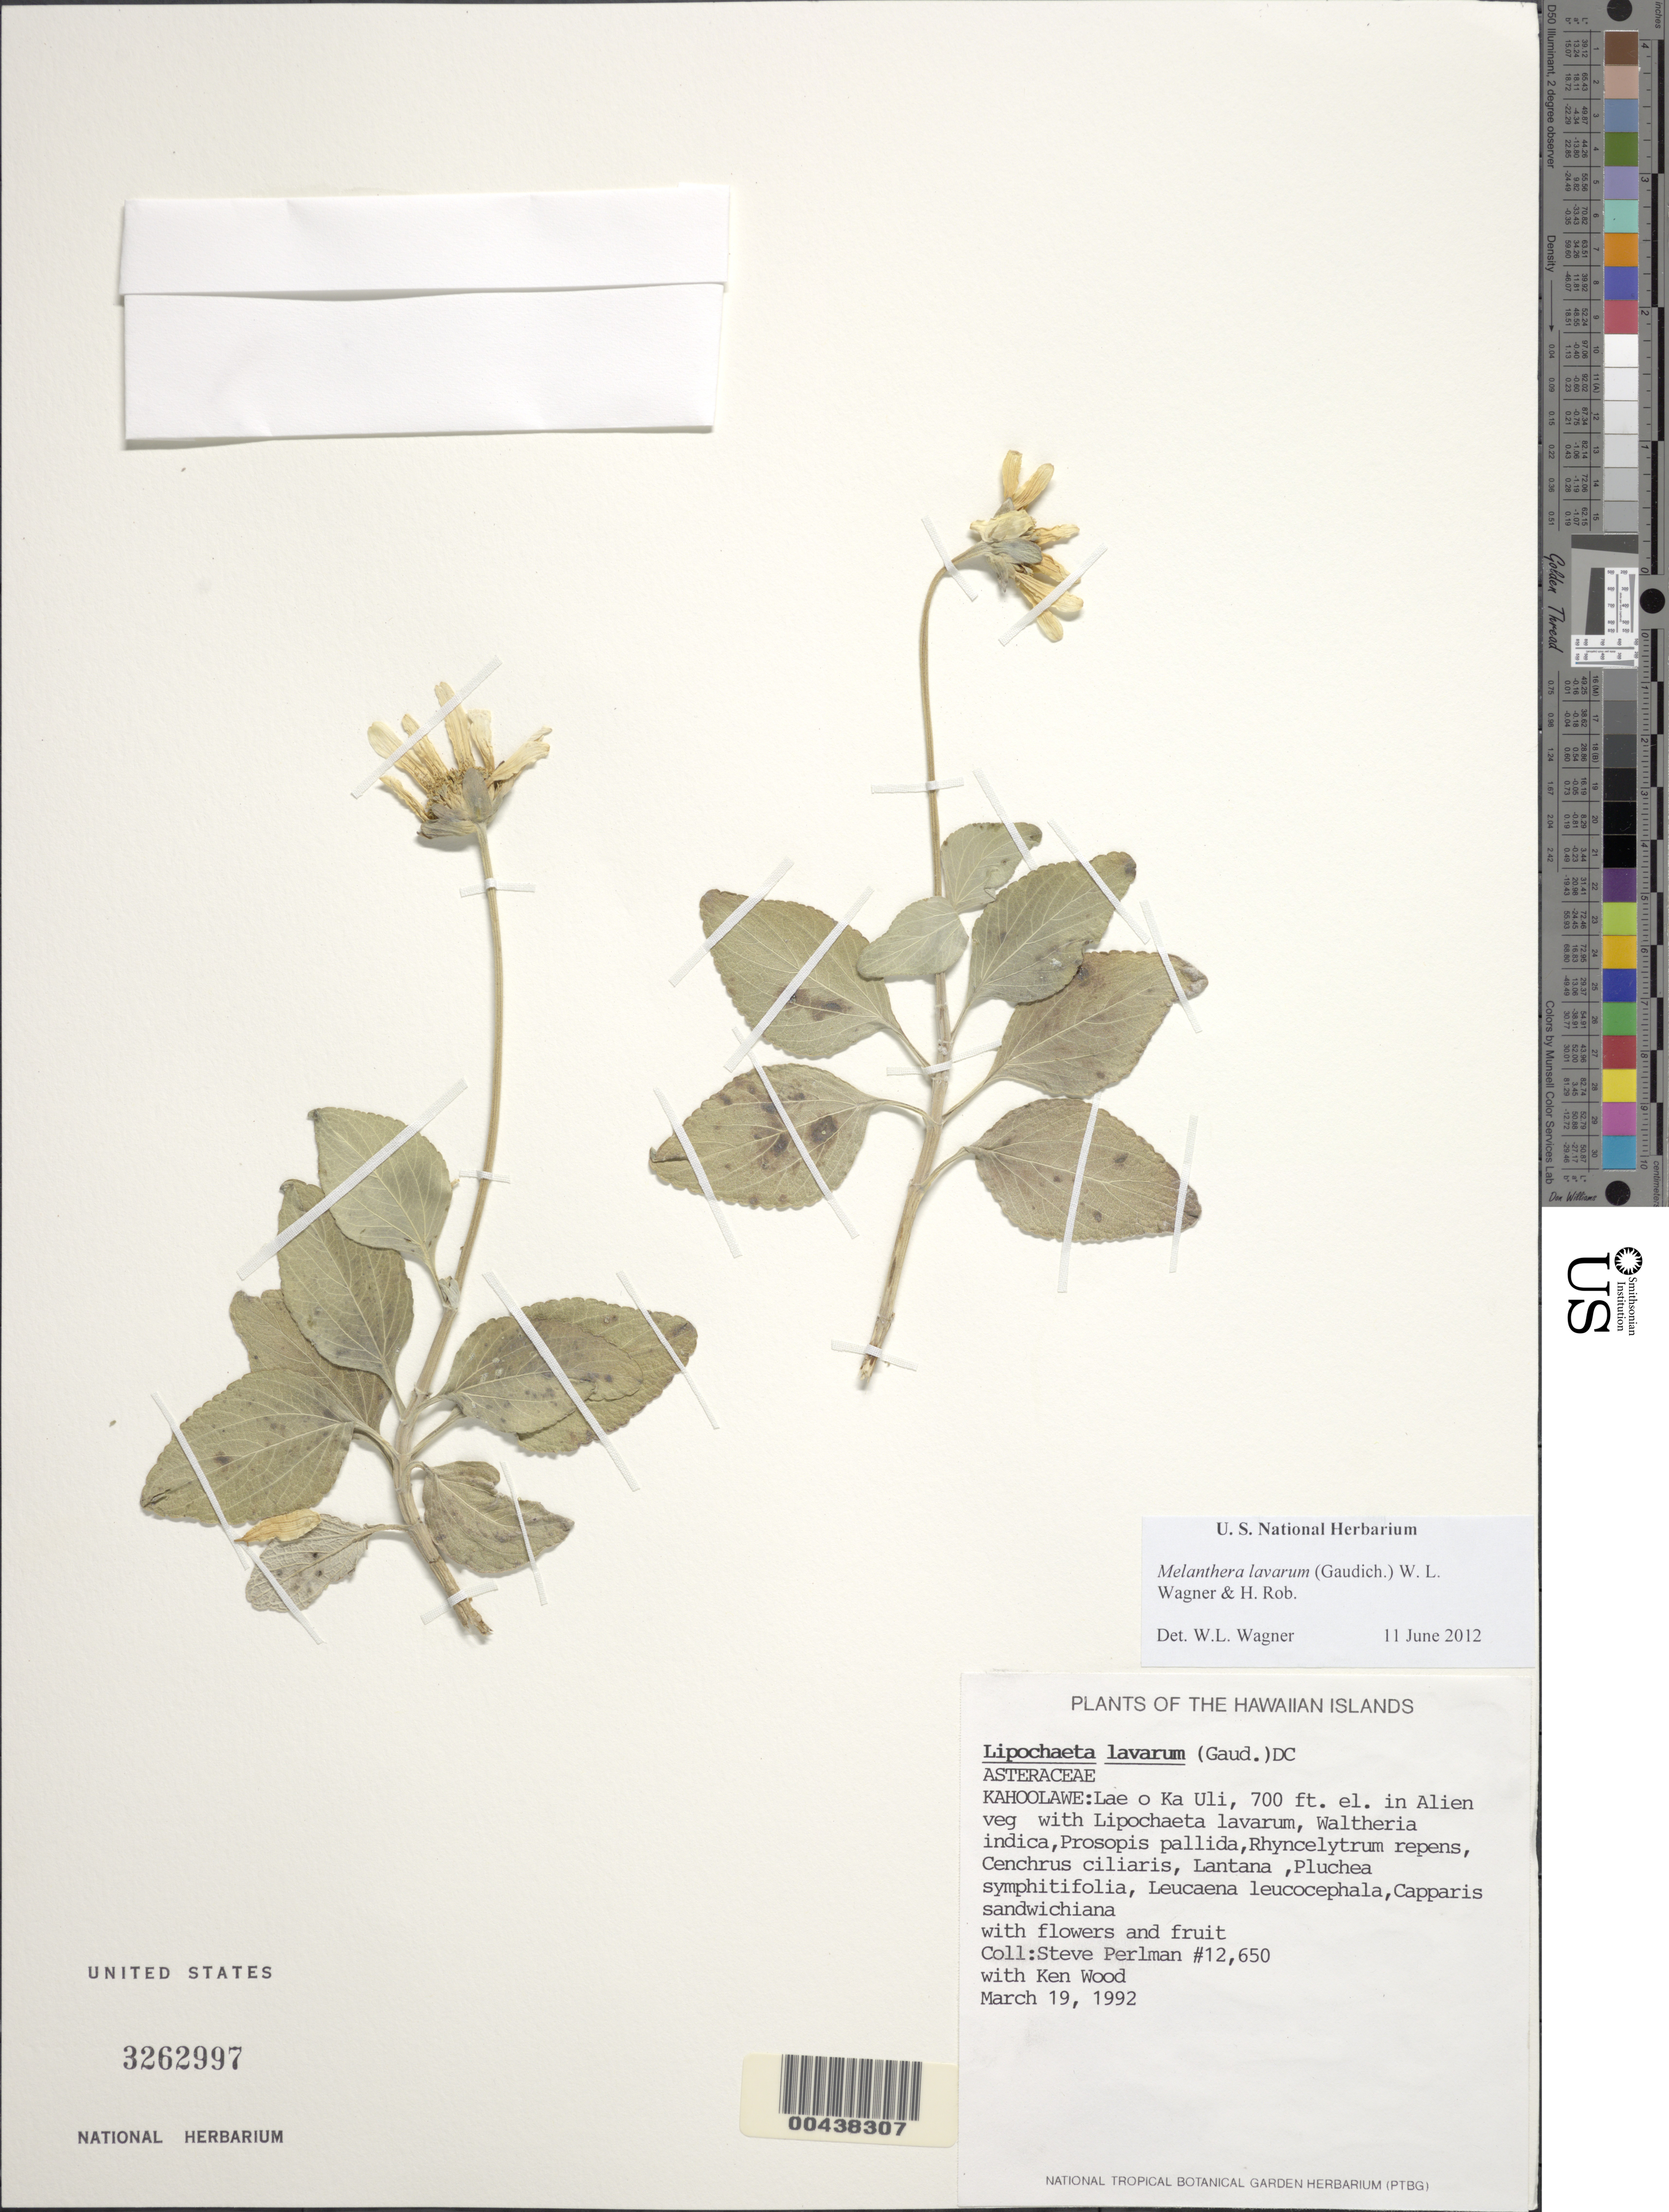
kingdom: Plantae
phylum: Tracheophyta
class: Magnoliopsida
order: Asterales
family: Asteraceae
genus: Wollastonia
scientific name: Wollastonia lavarum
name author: (Gaudich.) Orchard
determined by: Wagner, W. L., (BOT), Smithsonian Institution - National Museum of Natural History (UNITED STATES)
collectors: S. P. Perlman & K. Wood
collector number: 12650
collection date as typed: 19 Mar 1992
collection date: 1992-03-19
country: United States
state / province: Hawaii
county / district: Maui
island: Kaho'olawe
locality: Lae o Ka Uli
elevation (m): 213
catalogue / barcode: US 3262997